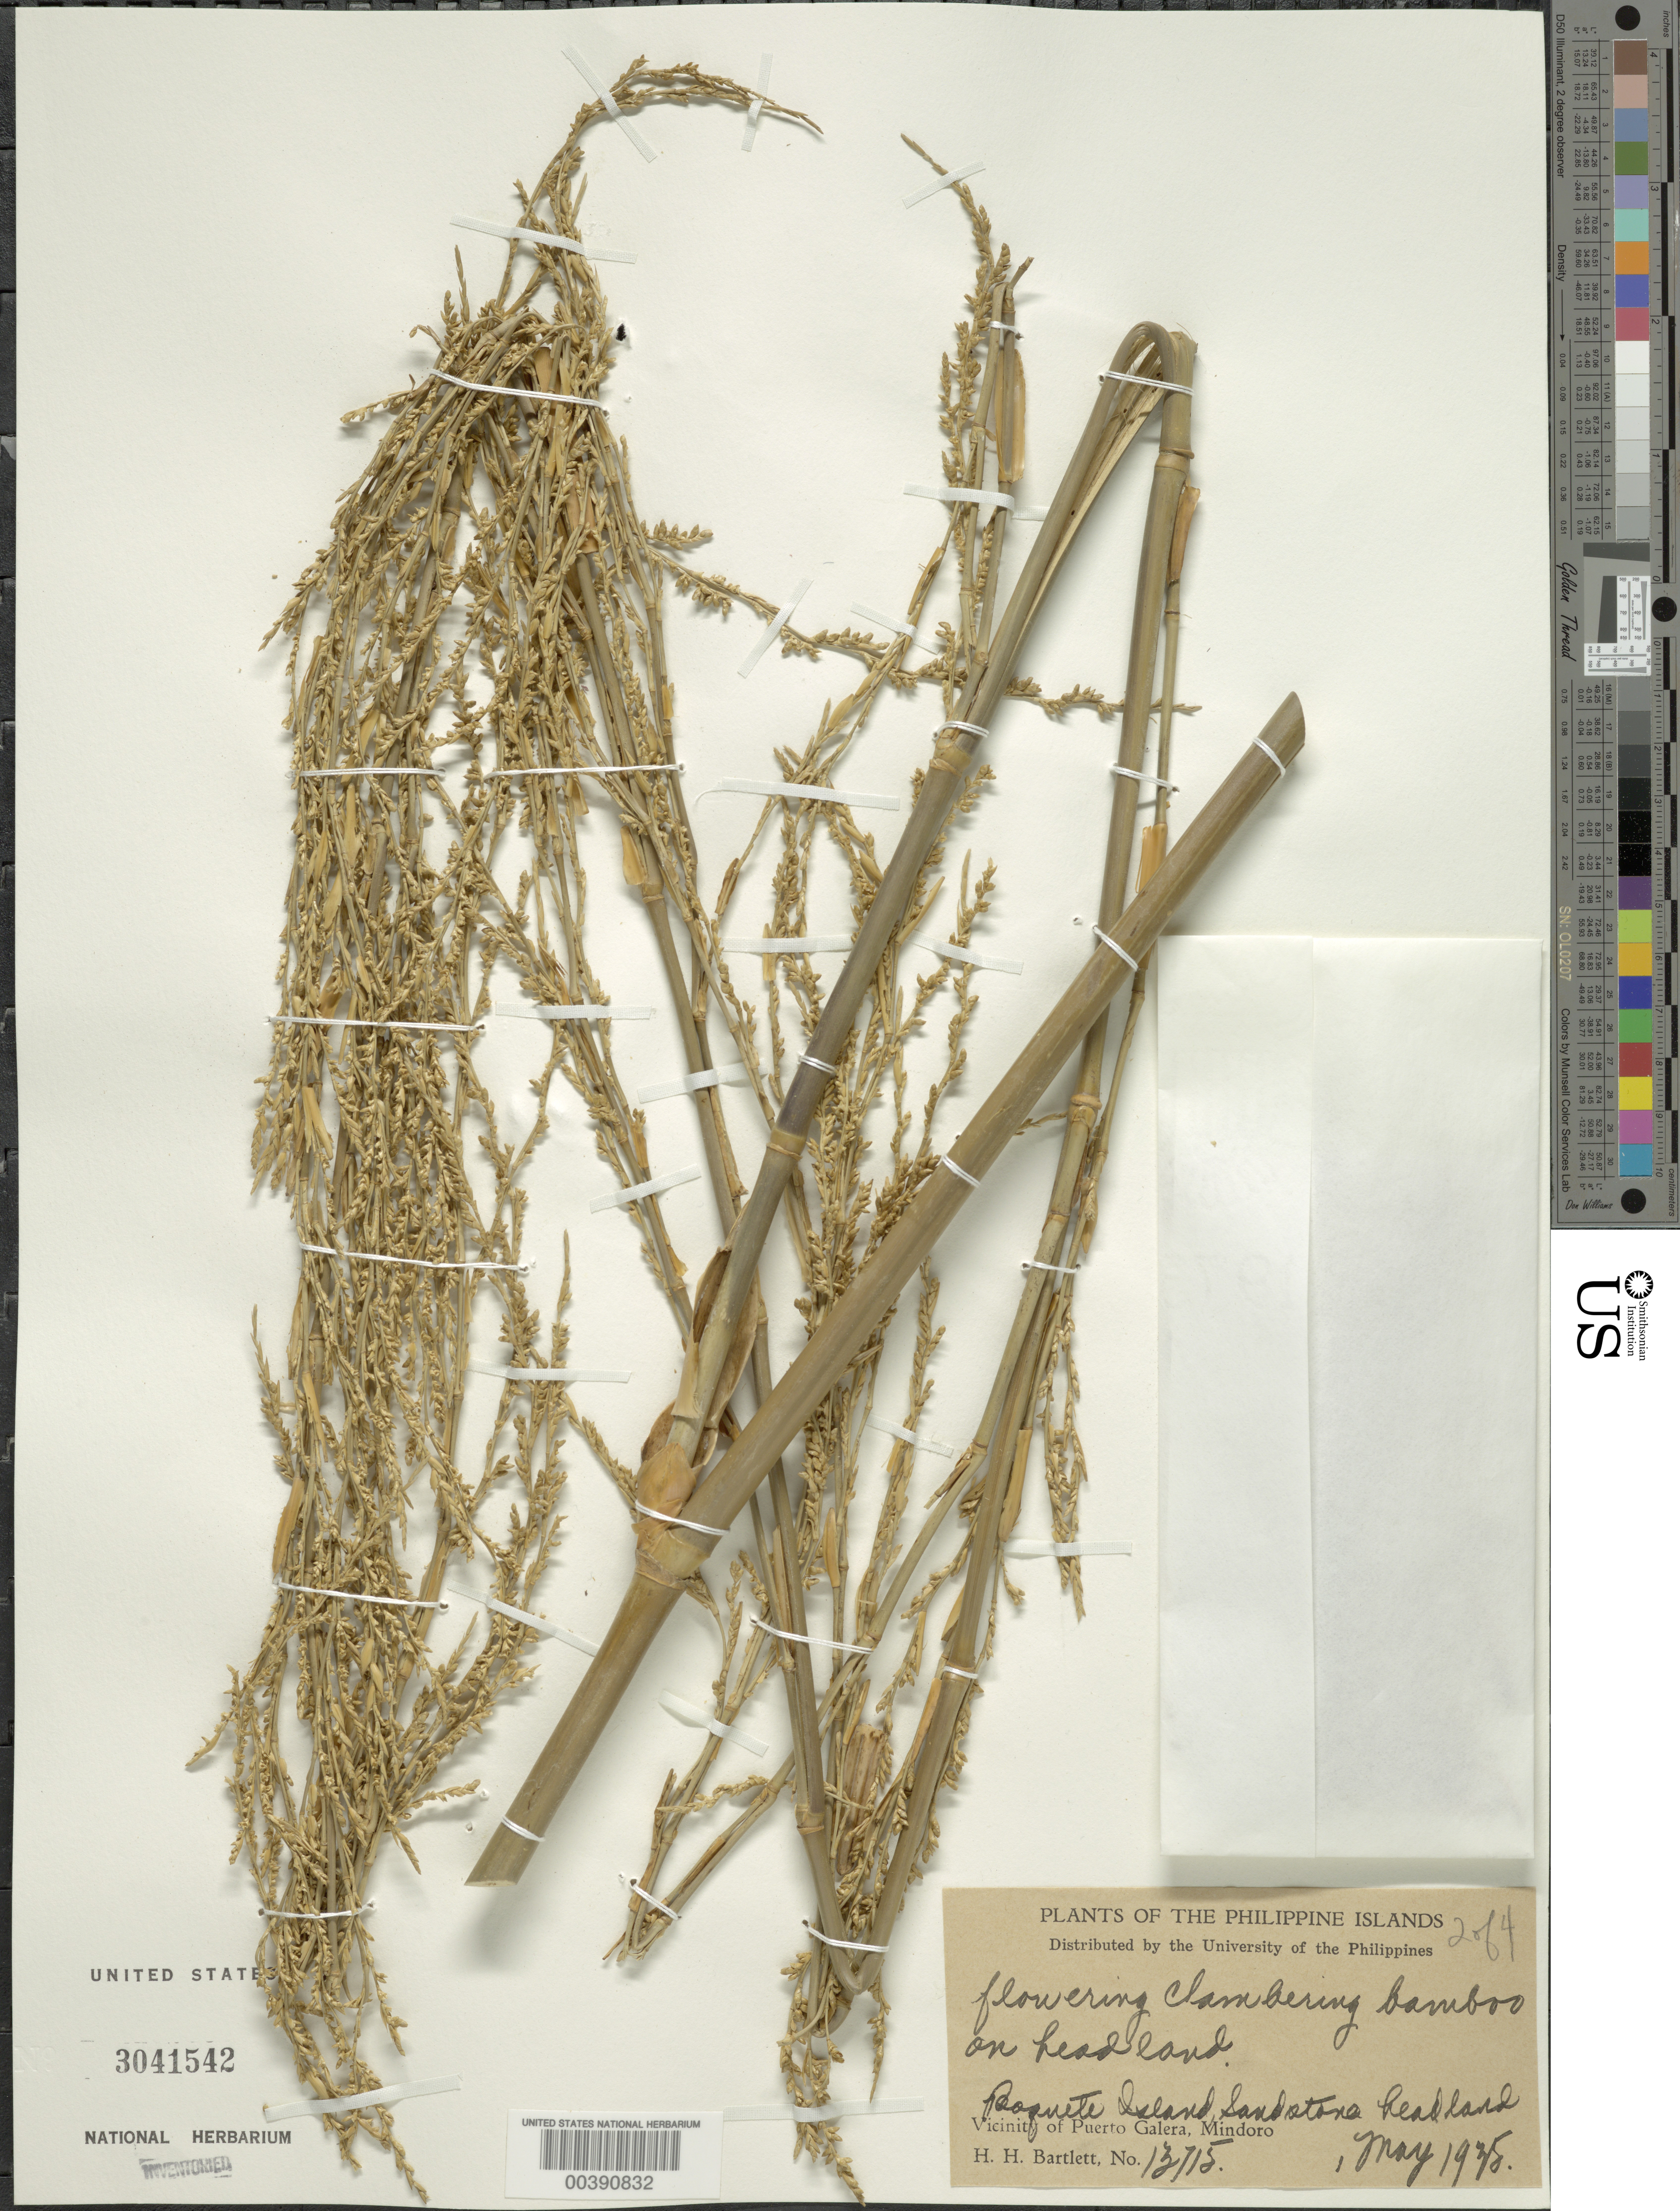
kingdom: Plantae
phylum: Tracheophyta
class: Liliopsida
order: Poales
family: Poaceae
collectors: H. H. Bartlett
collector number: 13715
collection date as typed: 01 May 1935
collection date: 1935-05-01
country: Philippines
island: Mindoro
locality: Puerto galera, boquete i.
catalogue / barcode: US 3041542